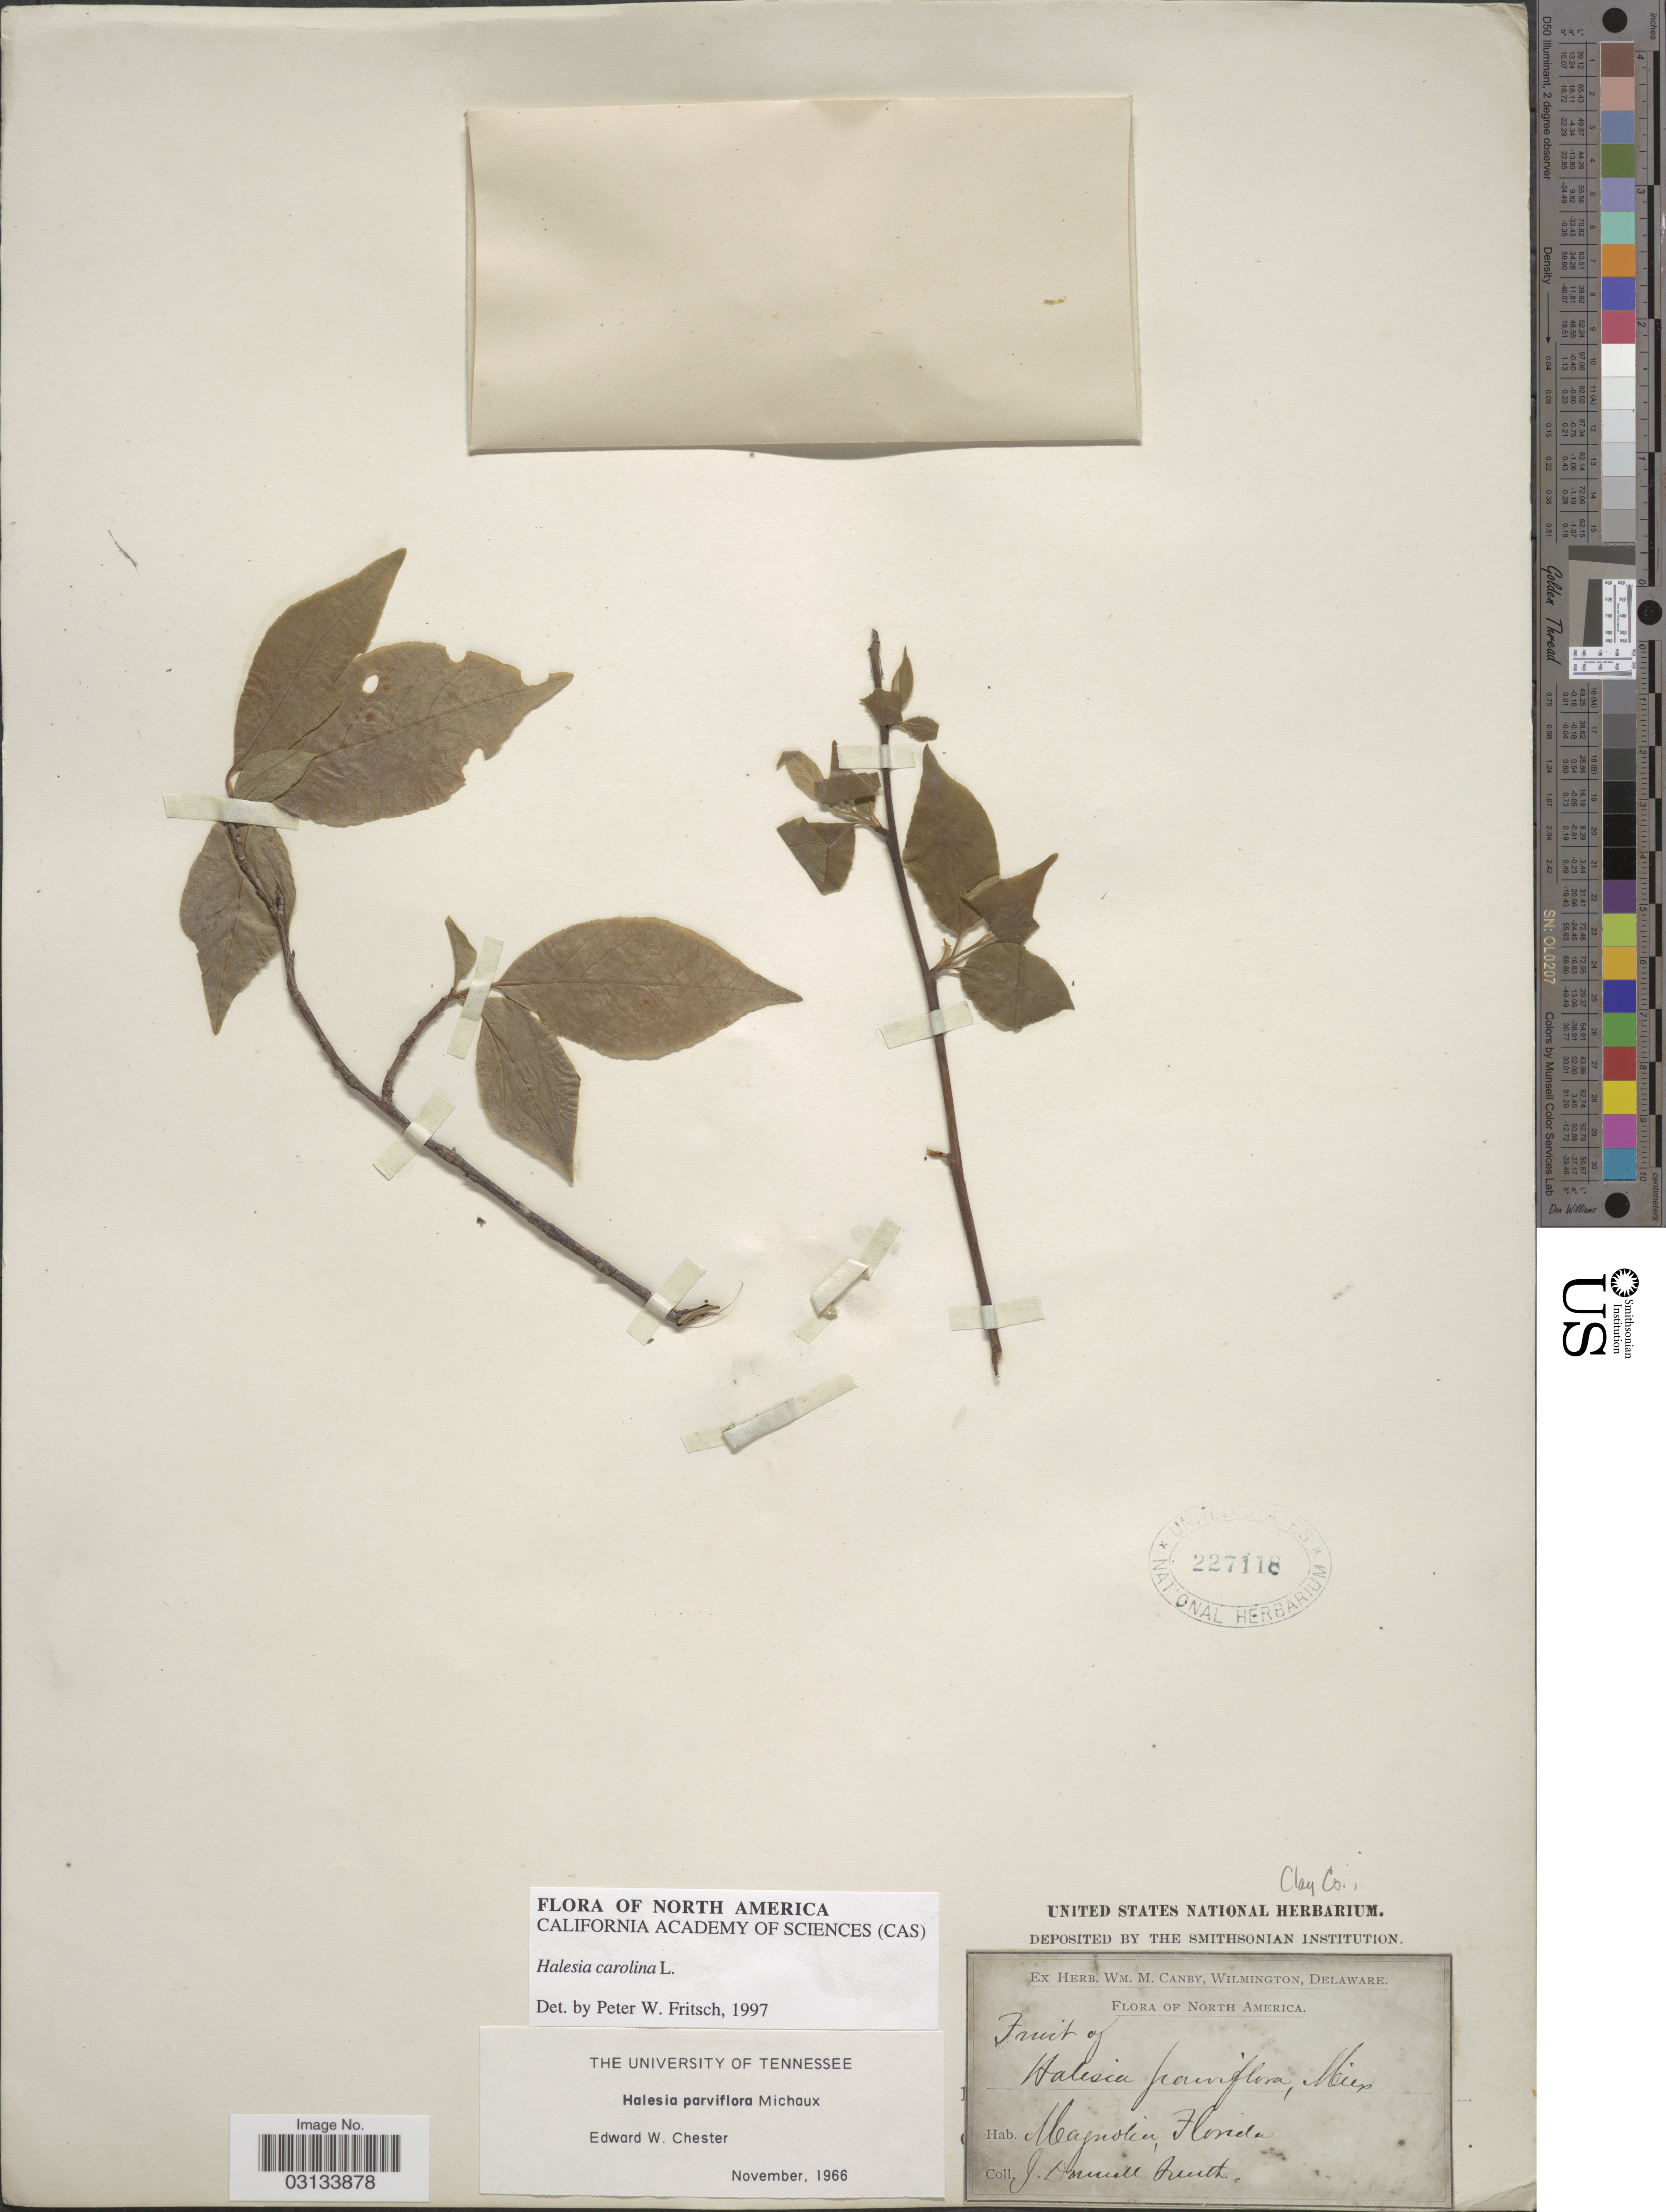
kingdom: Plantae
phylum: Tracheophyta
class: Magnoliopsida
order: Ericales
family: Styracaceae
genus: Halesia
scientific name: Halesia carolina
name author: L.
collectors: J. Donnell Smith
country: United States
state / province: Florida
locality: Clay Co. Magnolia.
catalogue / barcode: US 227118